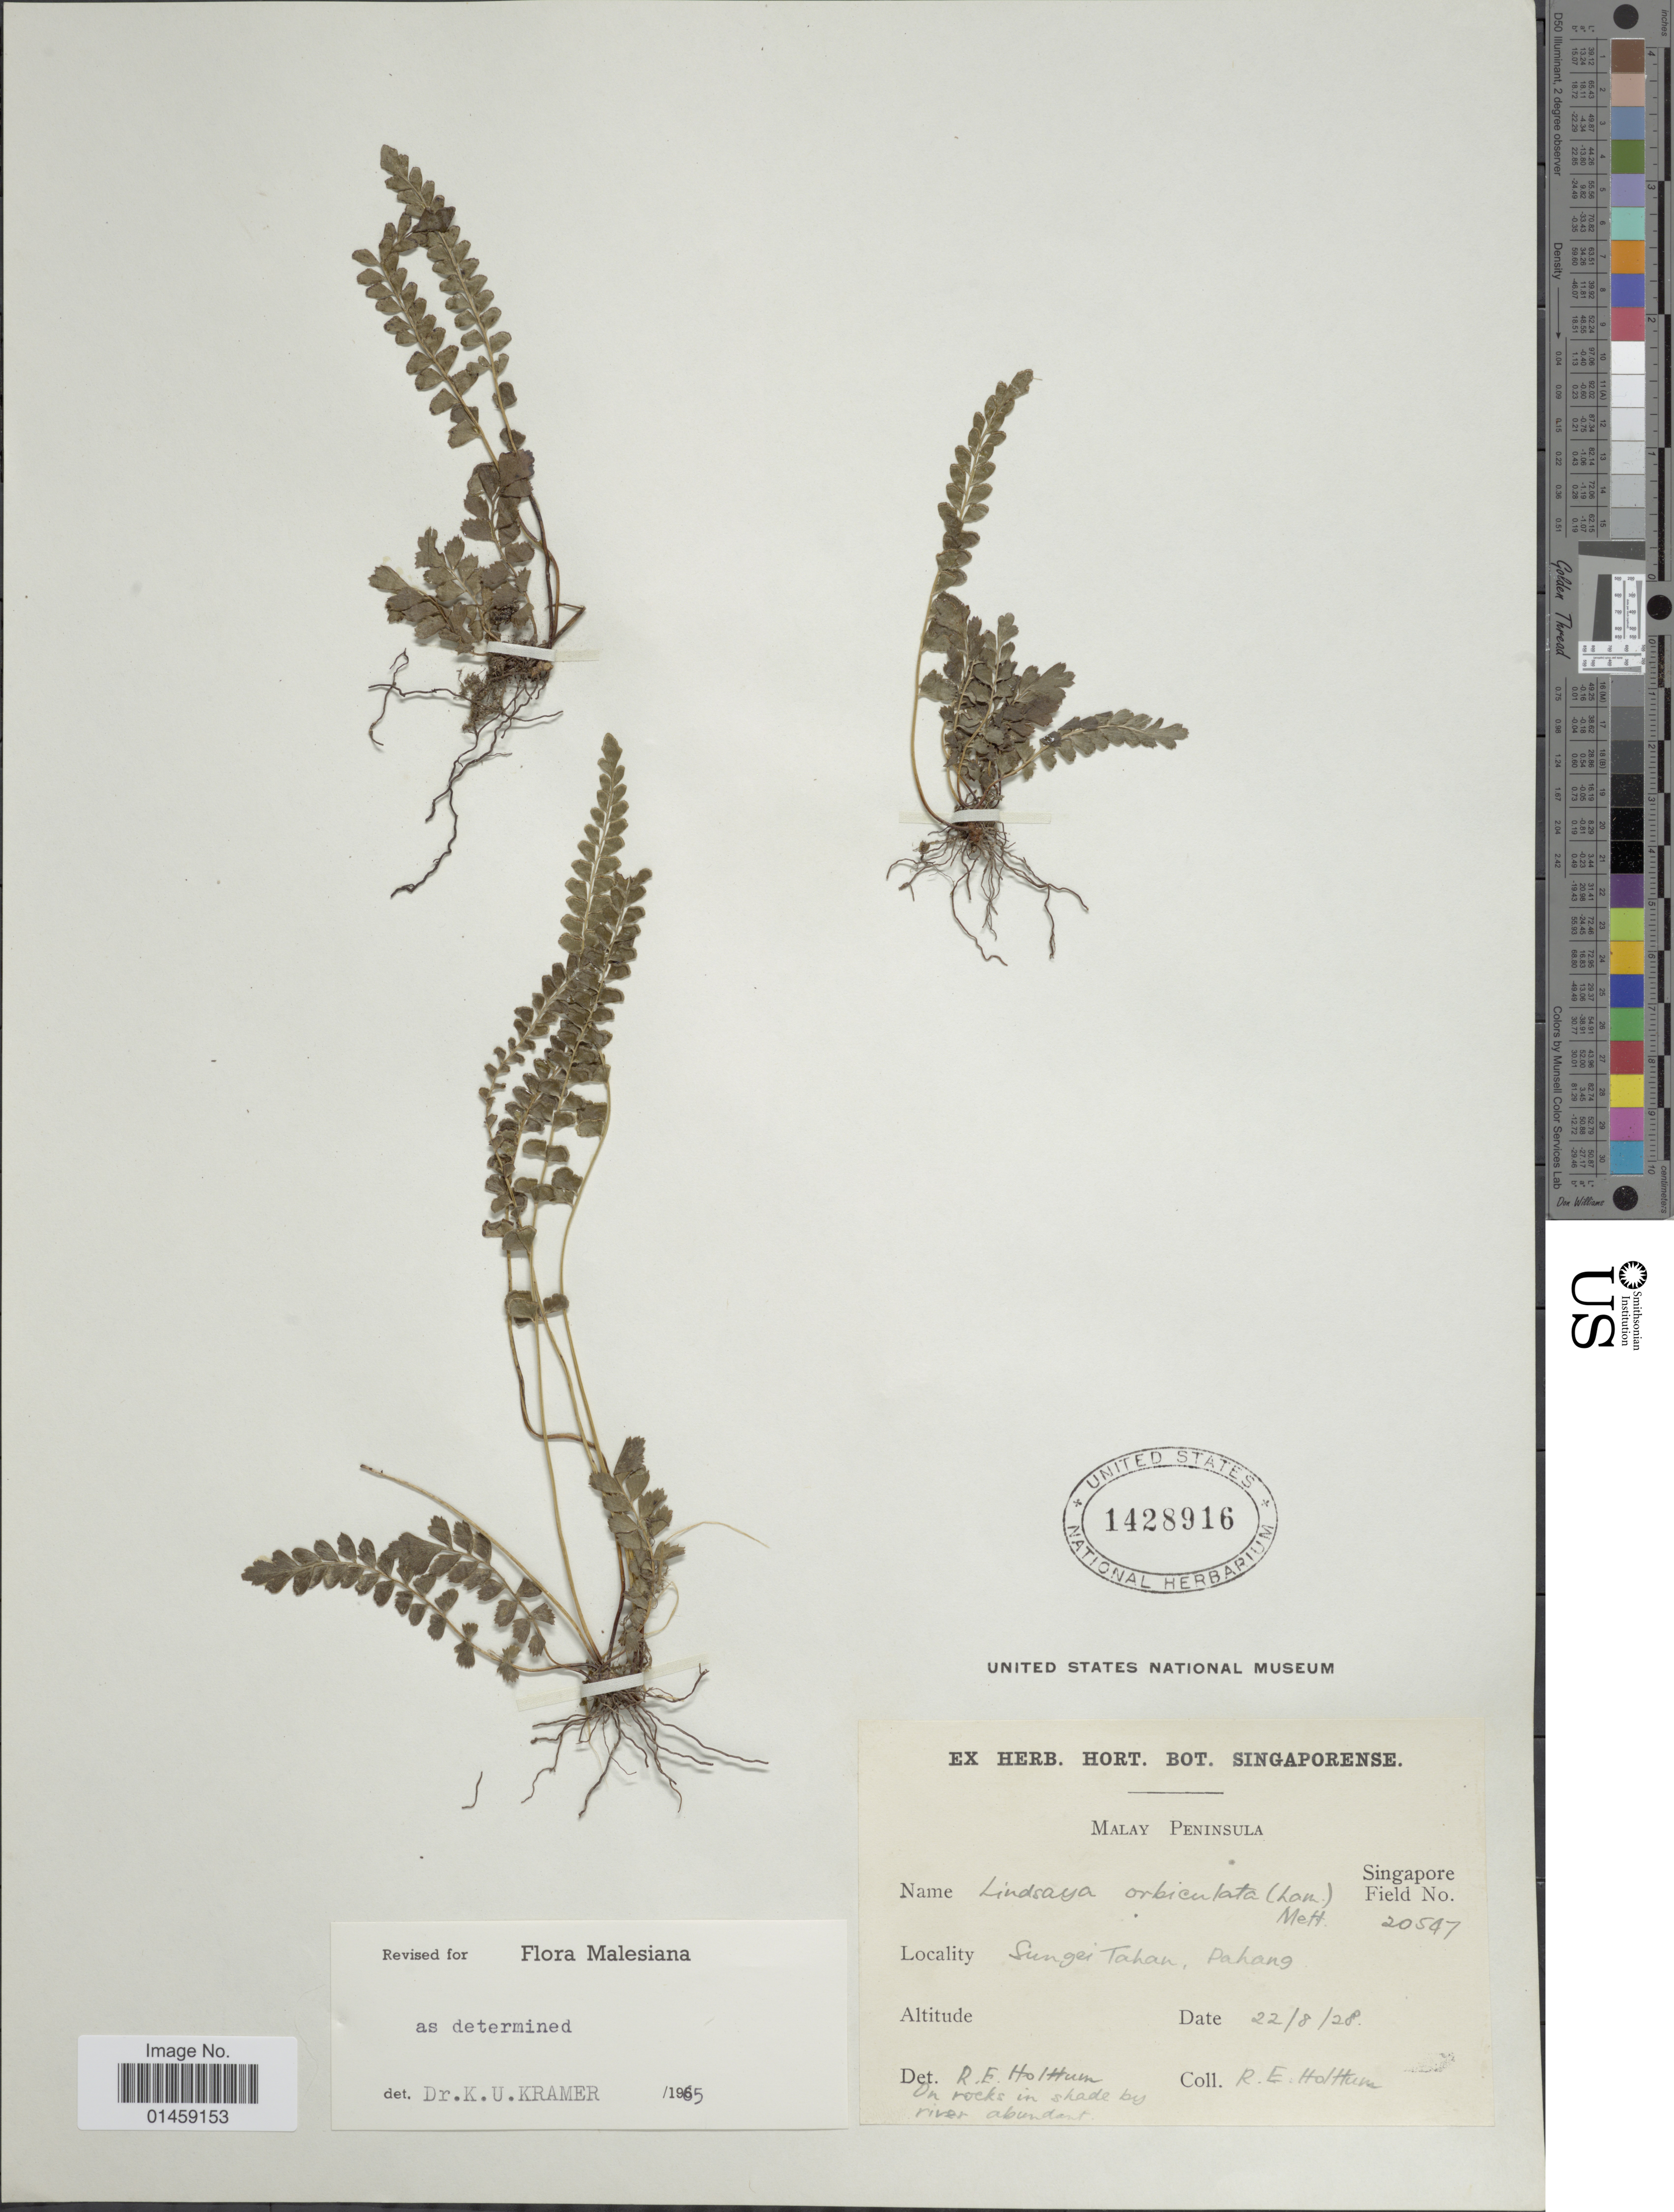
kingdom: Plantae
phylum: Tracheophyta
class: Polypodiopsida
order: Polypodiales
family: Lindsaeaceae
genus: Lindsaea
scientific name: Lindsaea orbiculata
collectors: R. E. Holttum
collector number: Singapore Field 20547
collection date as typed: Transcribed d/m/y: 22/8/28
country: Malaysia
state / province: Pahang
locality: Sungai Tahan. Malay Peninsula.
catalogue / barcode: US 1428916